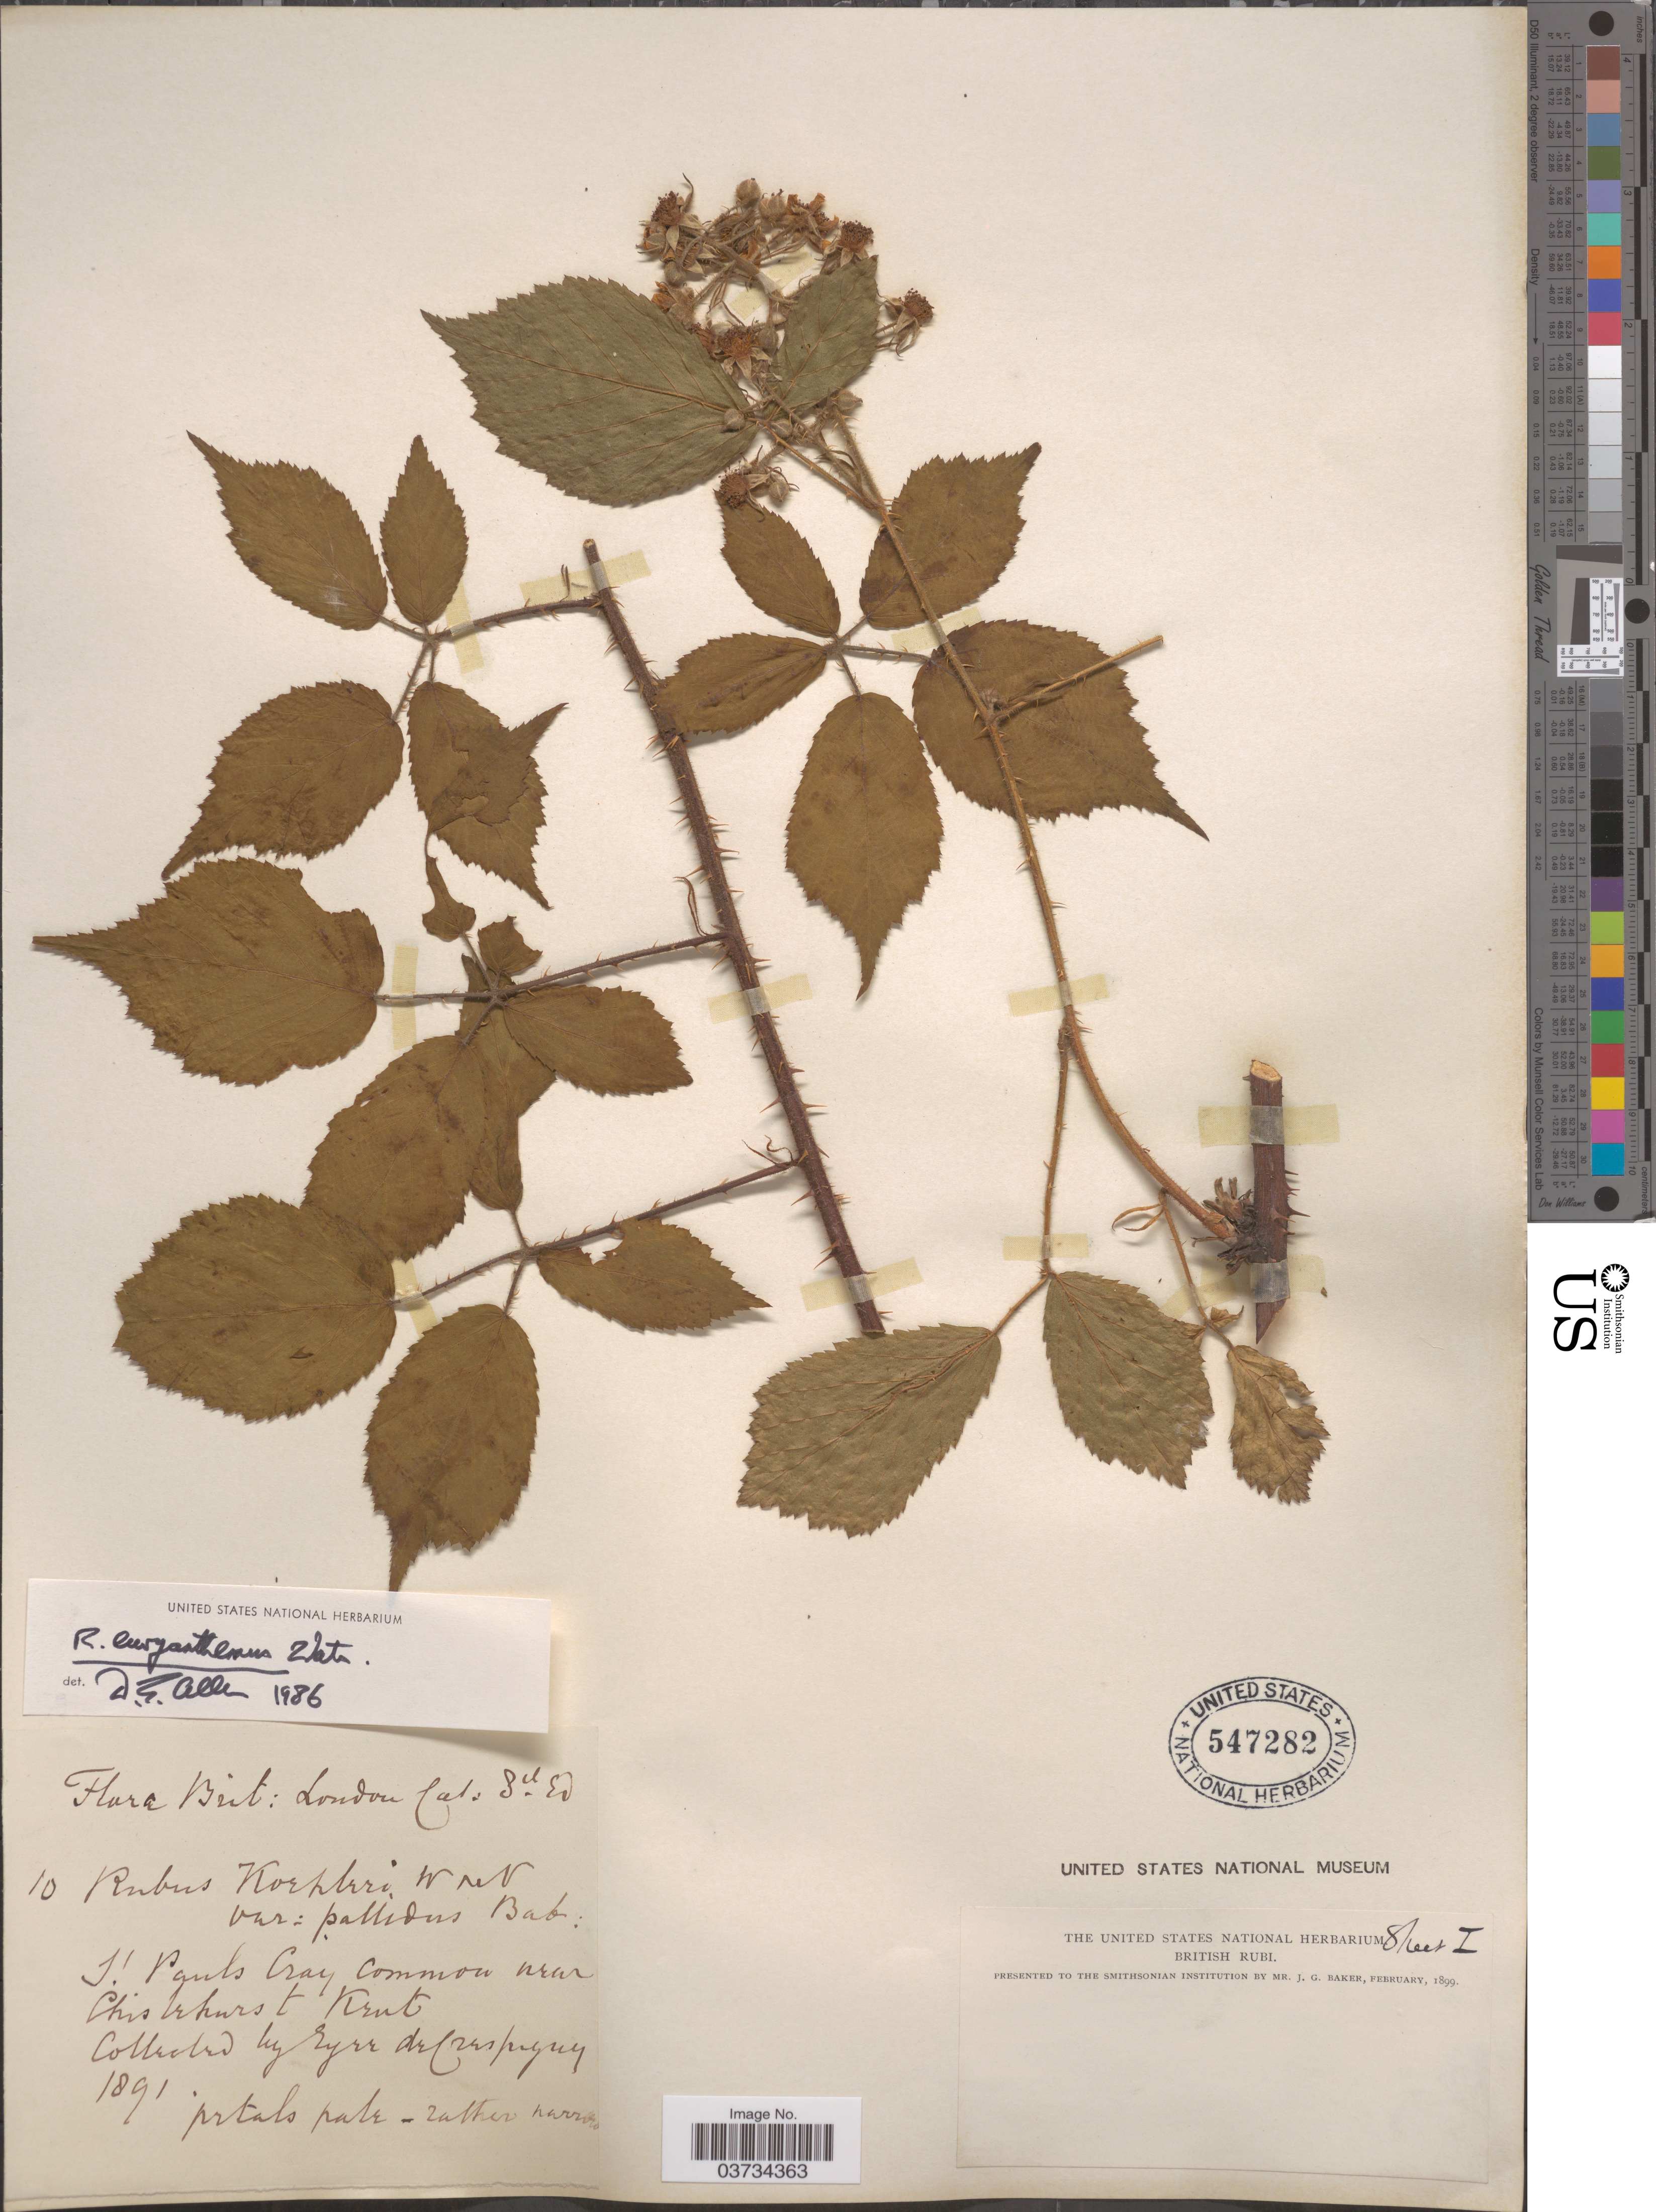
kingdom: Plantae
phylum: Tracheophyta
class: Magnoliopsida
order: Rosales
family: Rosaceae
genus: Rubus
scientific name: Rubus euryanthemus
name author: W.C.R. Watson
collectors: E. de Crespigny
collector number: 10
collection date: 1891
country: United Kingdom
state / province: England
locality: Brit. London. St. Pauls Cray common near Chislehurst Kent.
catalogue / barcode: US 547282